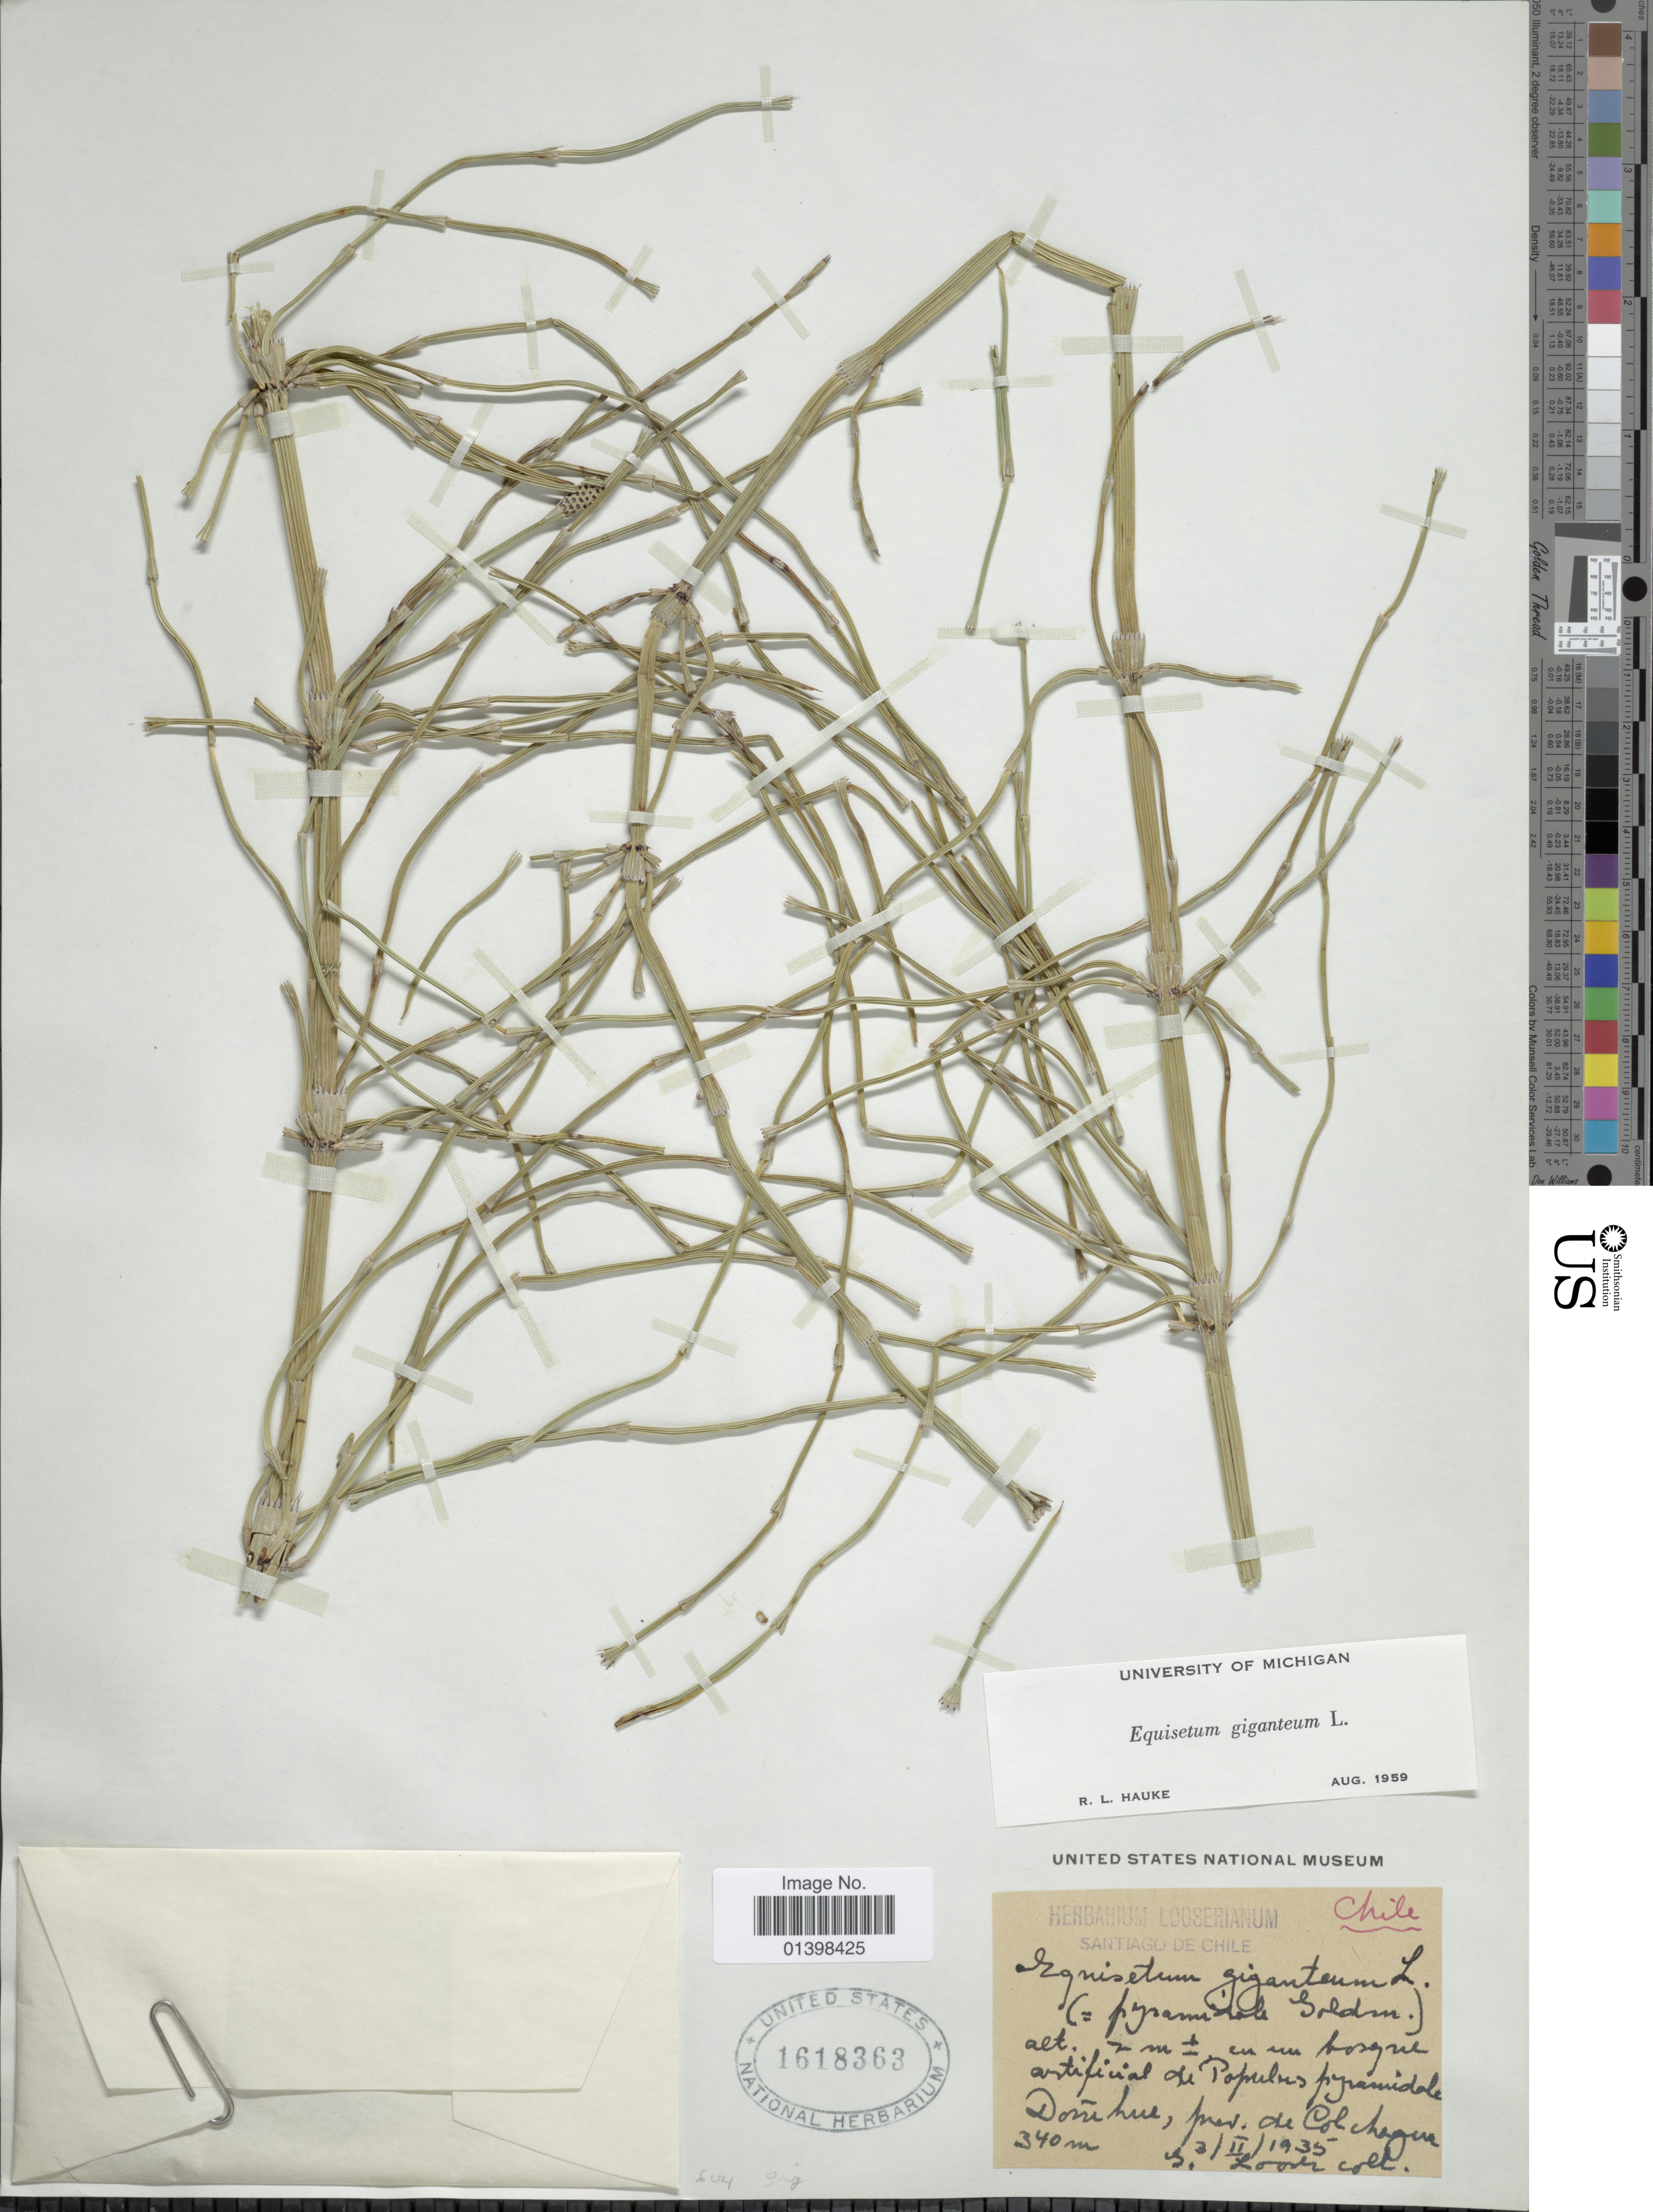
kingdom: Plantae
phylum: Tracheophyta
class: Polypodiopsida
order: Equisetales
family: Equisetaceae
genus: Equisetum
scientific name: Equisetum giganteum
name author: L.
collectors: G. Looser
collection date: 1935-02-03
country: Chile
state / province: Región Metropolitana (RM)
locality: Santiago de Chile, Doñihue, prov de Colchagua.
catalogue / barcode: US 1618363